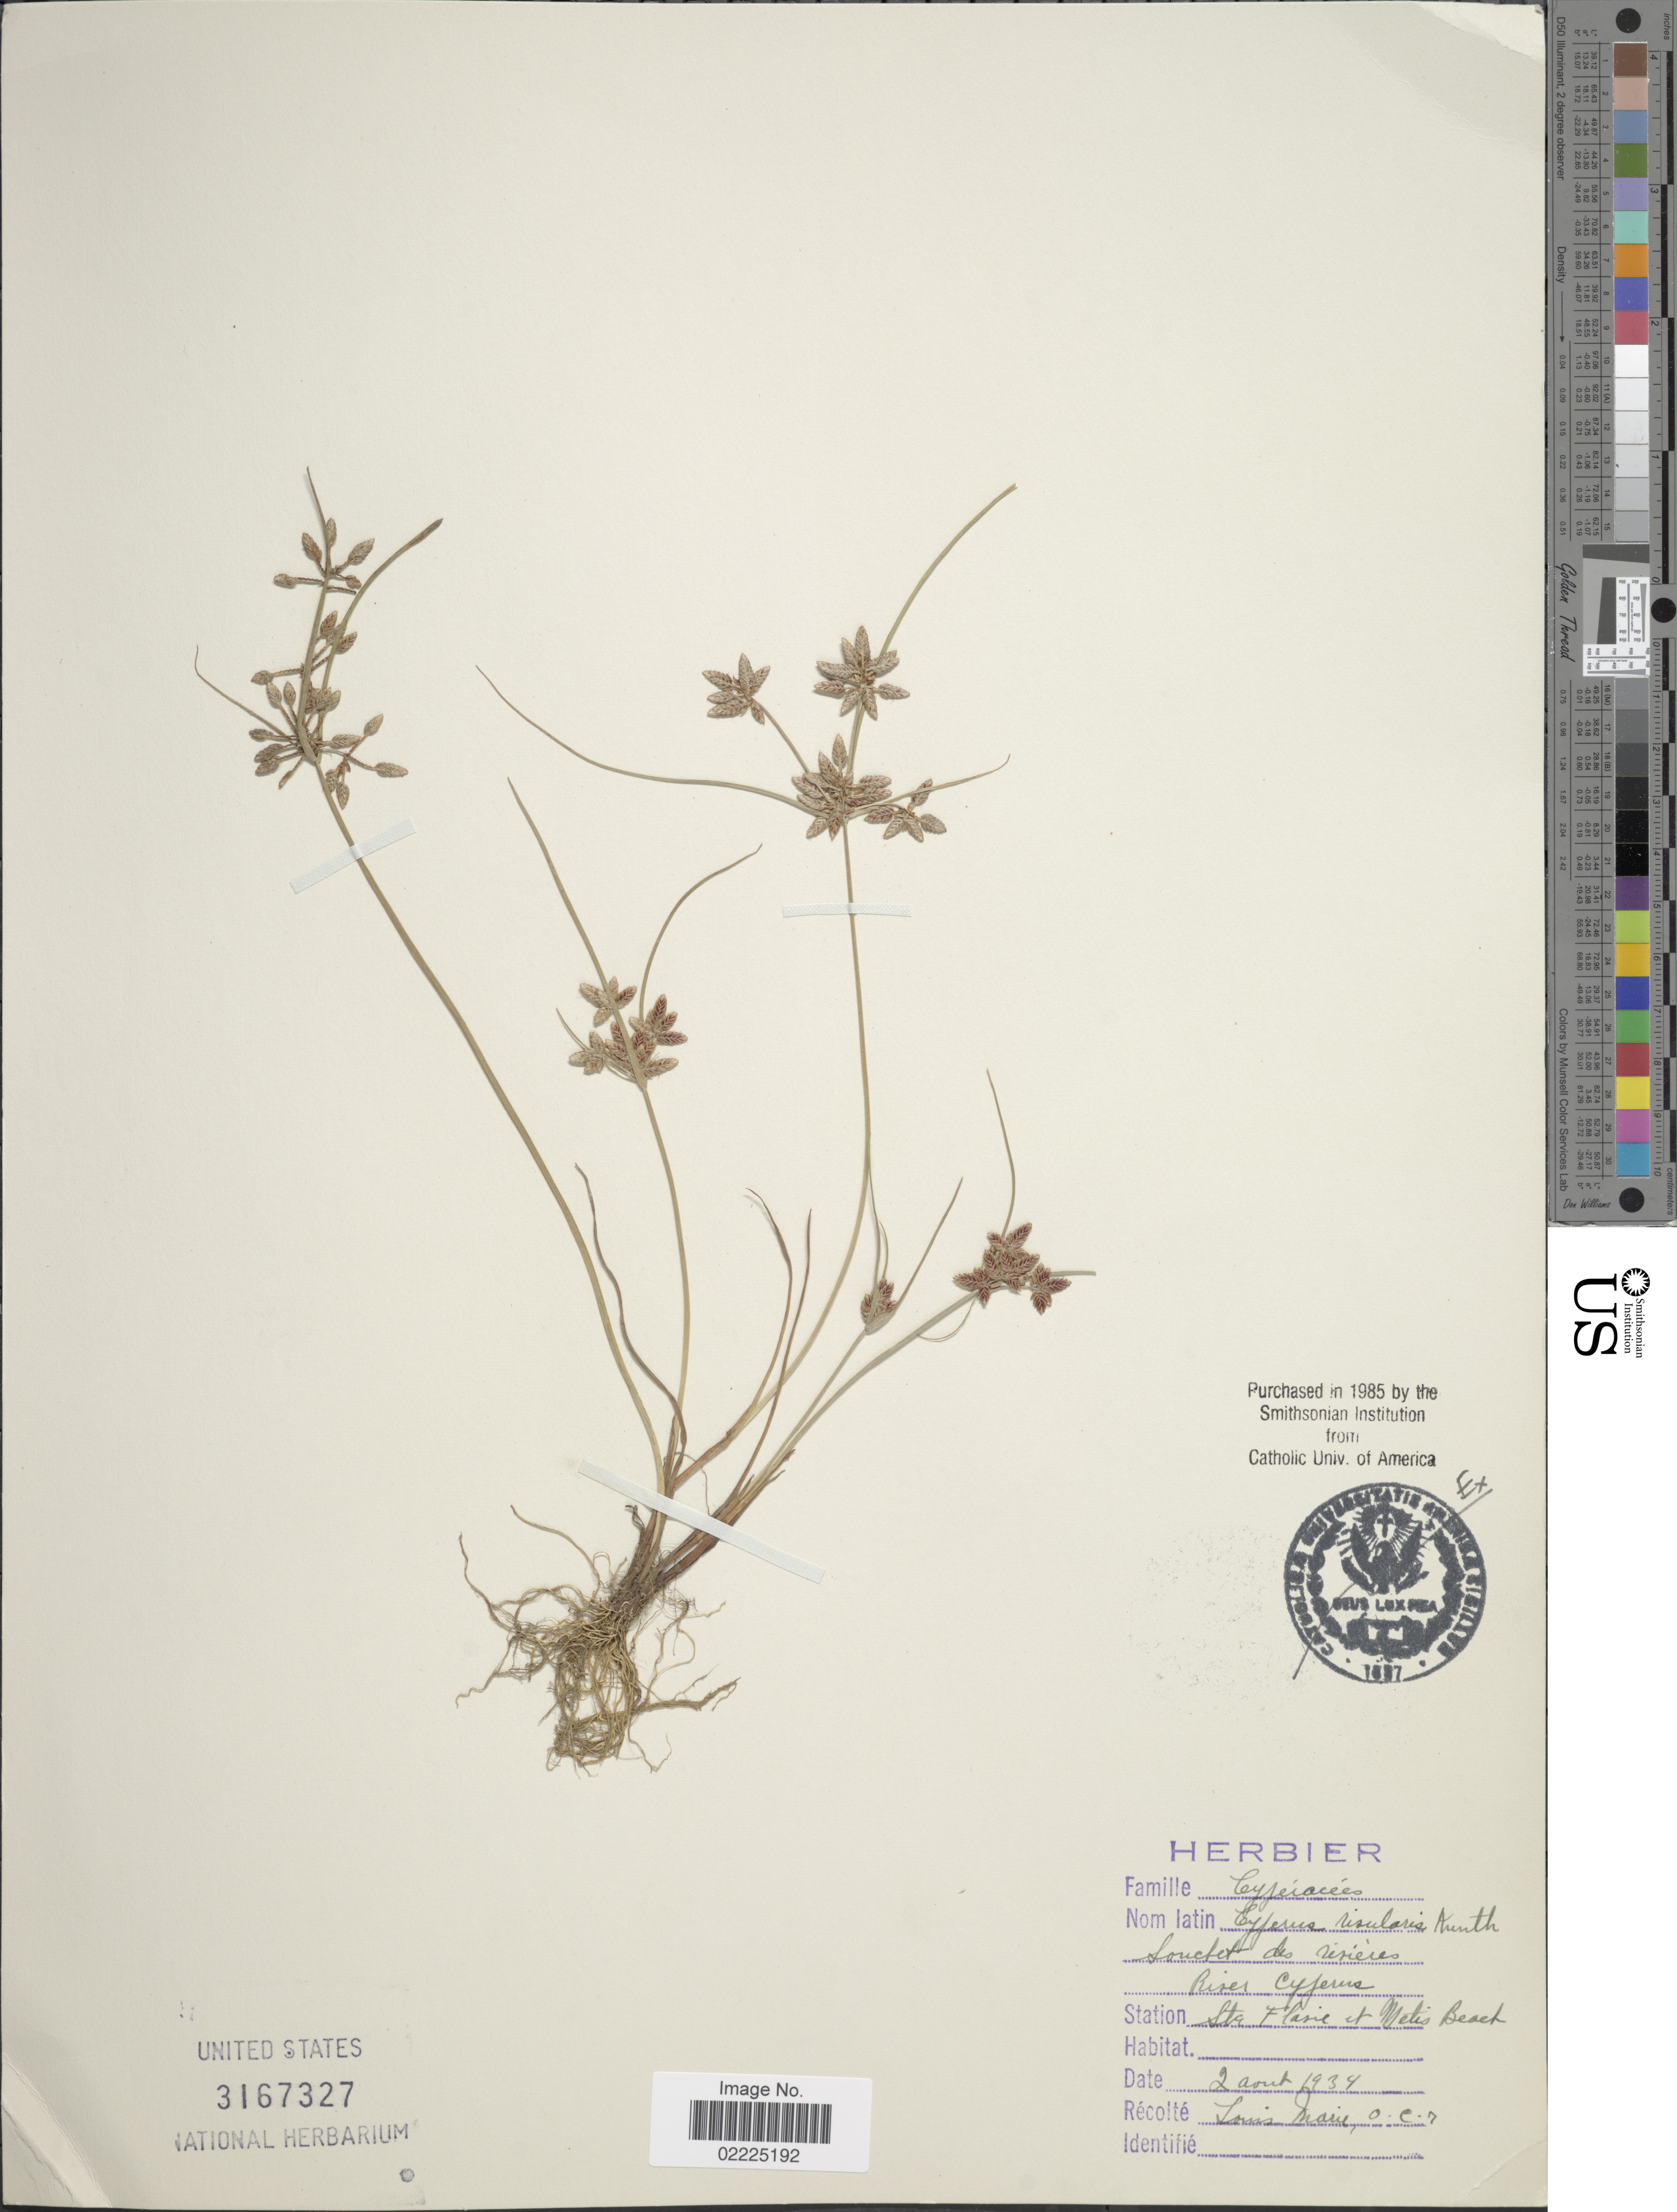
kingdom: Plantae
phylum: Tracheophyta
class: Liliopsida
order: Poales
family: Cyperaceae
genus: Cyperus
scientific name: Cyperus bipartitus Torr.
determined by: Strong, Mark T., (BOT), Smithsonian Institution - National Museum of Natural History (UNITED STATES)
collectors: L. Marie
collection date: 1934-08-02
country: Canada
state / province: Quebec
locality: Ste. Flasie et Metis Beach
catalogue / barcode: US 3167327